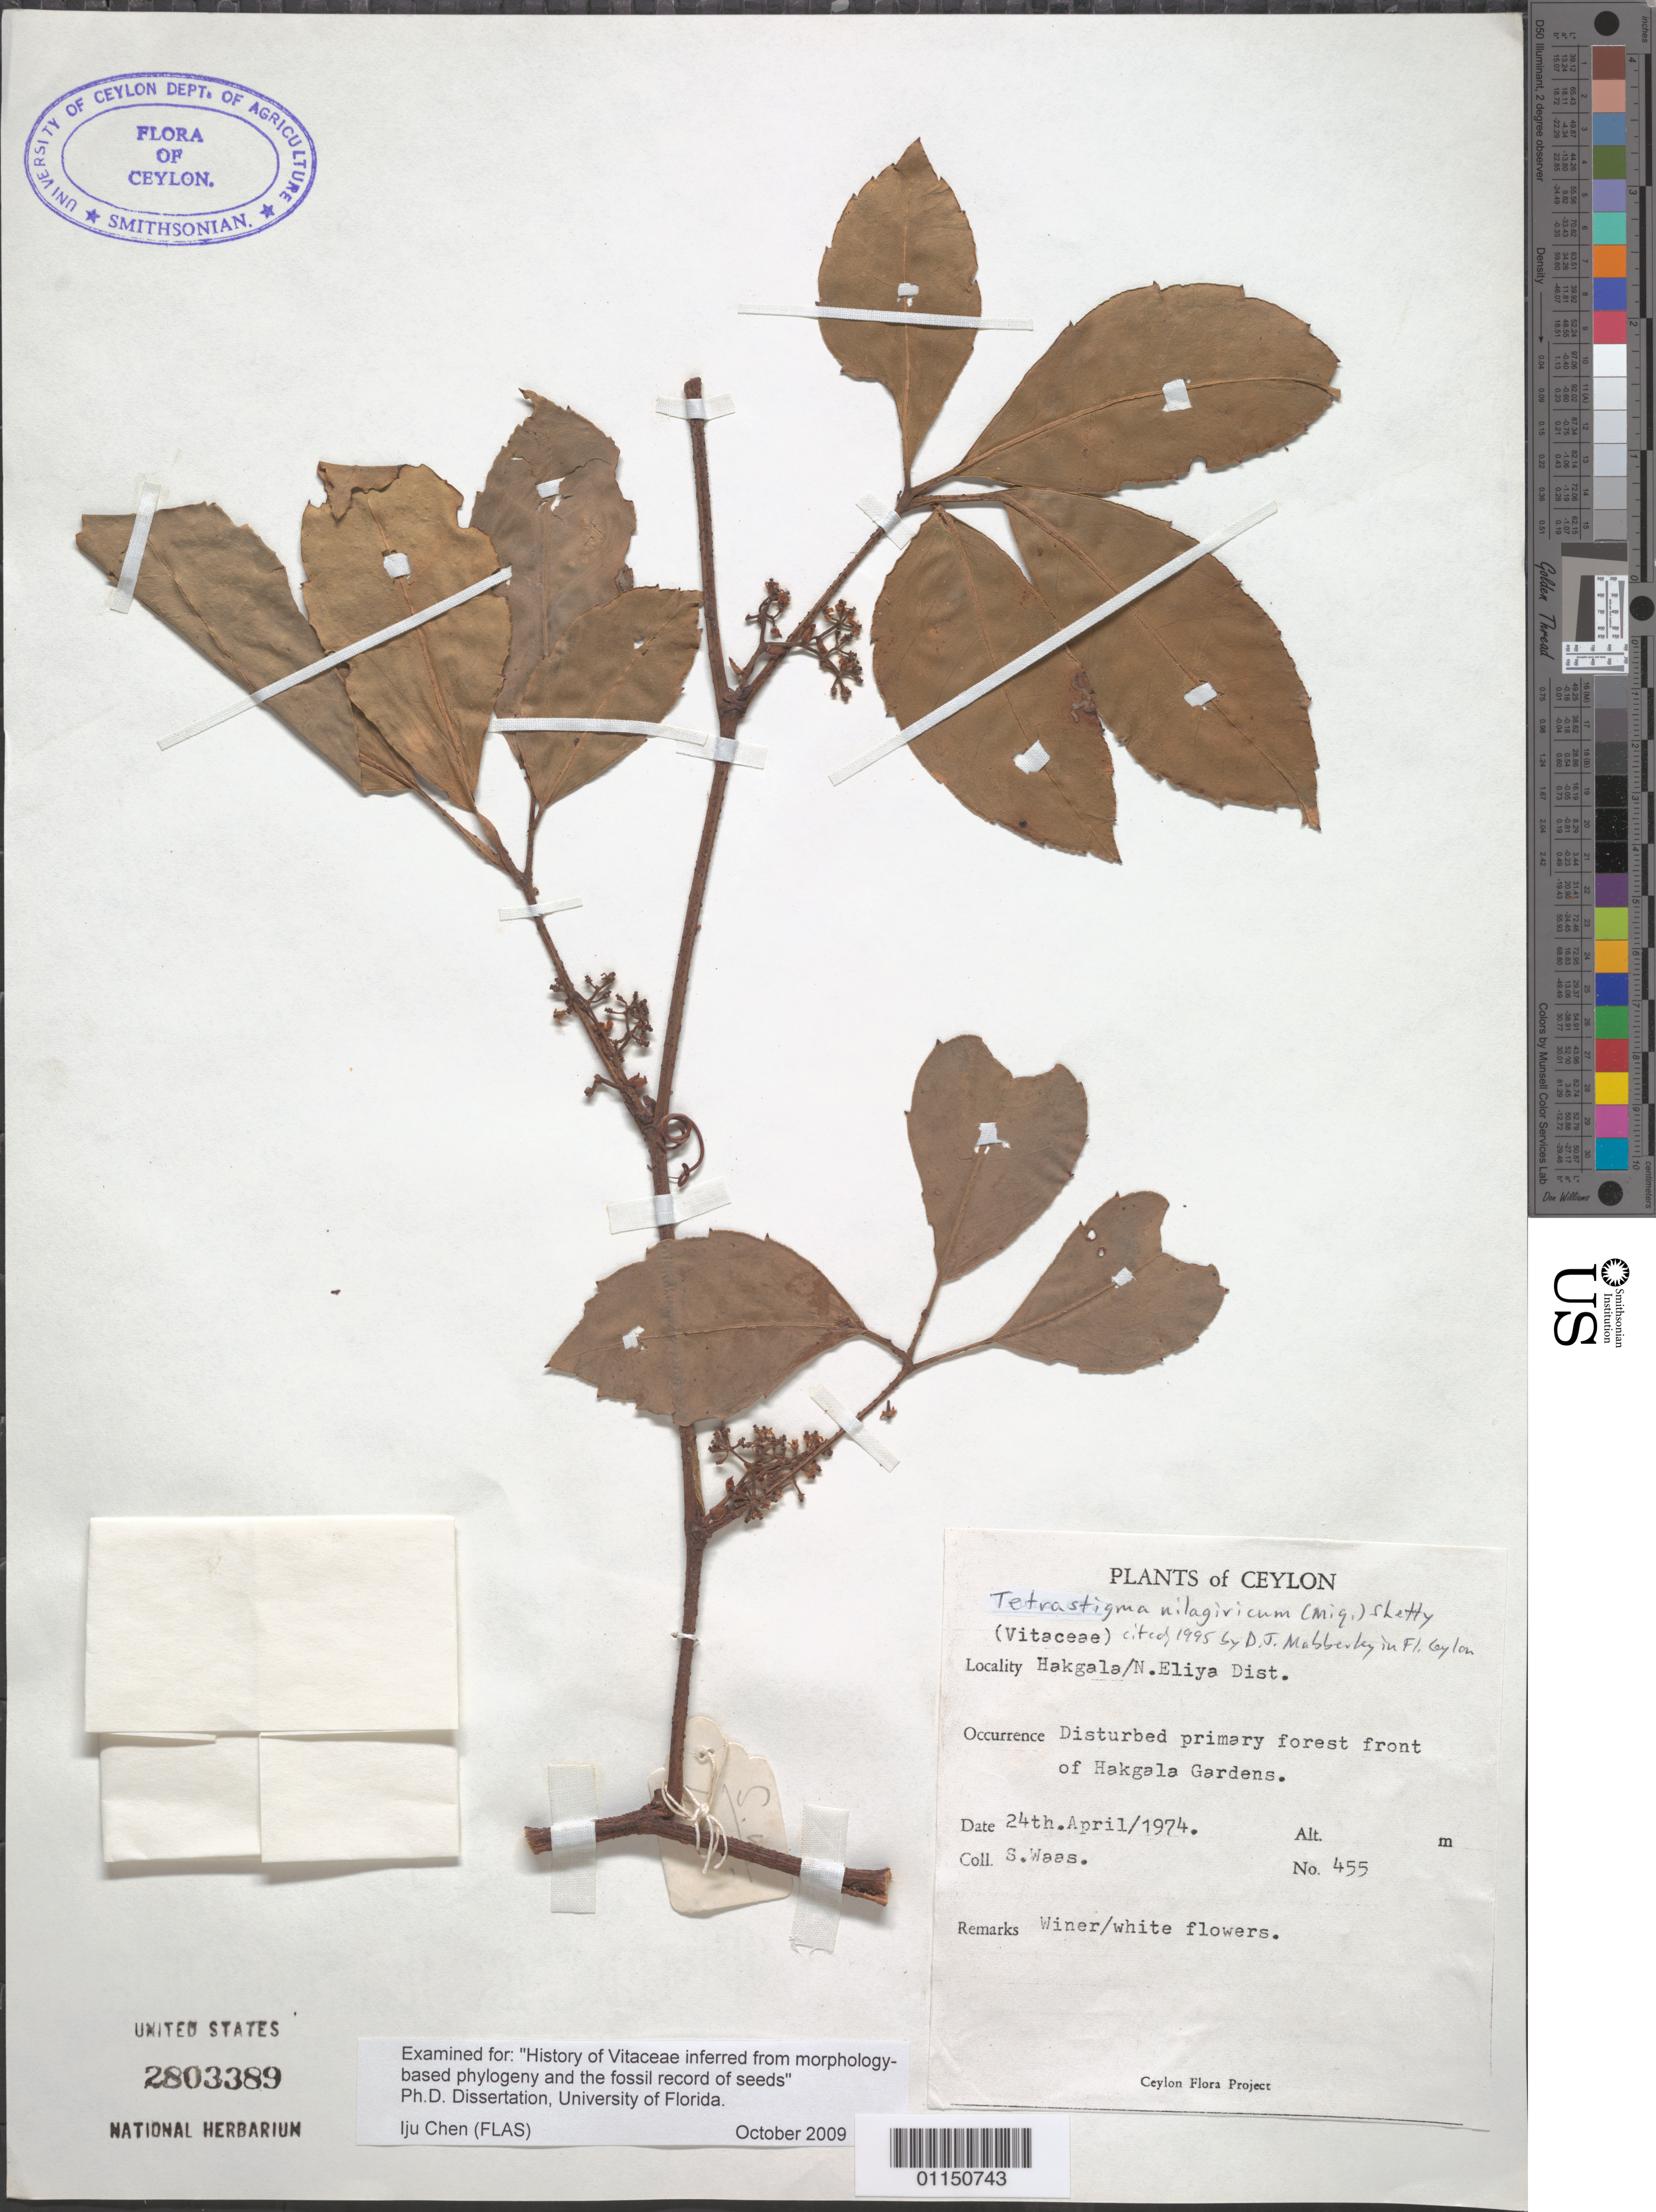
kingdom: Plantae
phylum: Tracheophyta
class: Magnoliopsida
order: Vitales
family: Vitaceae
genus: Tetrastigma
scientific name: Tetrastigma nilagiricum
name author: (Mig.) B.V. Shetty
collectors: S. Waas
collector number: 455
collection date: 1974-04-24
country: Sri Lanka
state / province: Central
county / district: Nuwara Eliya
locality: Hakgala. Front of Hakgala Garden.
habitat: Disturbed primery forest.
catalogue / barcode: US 2803389